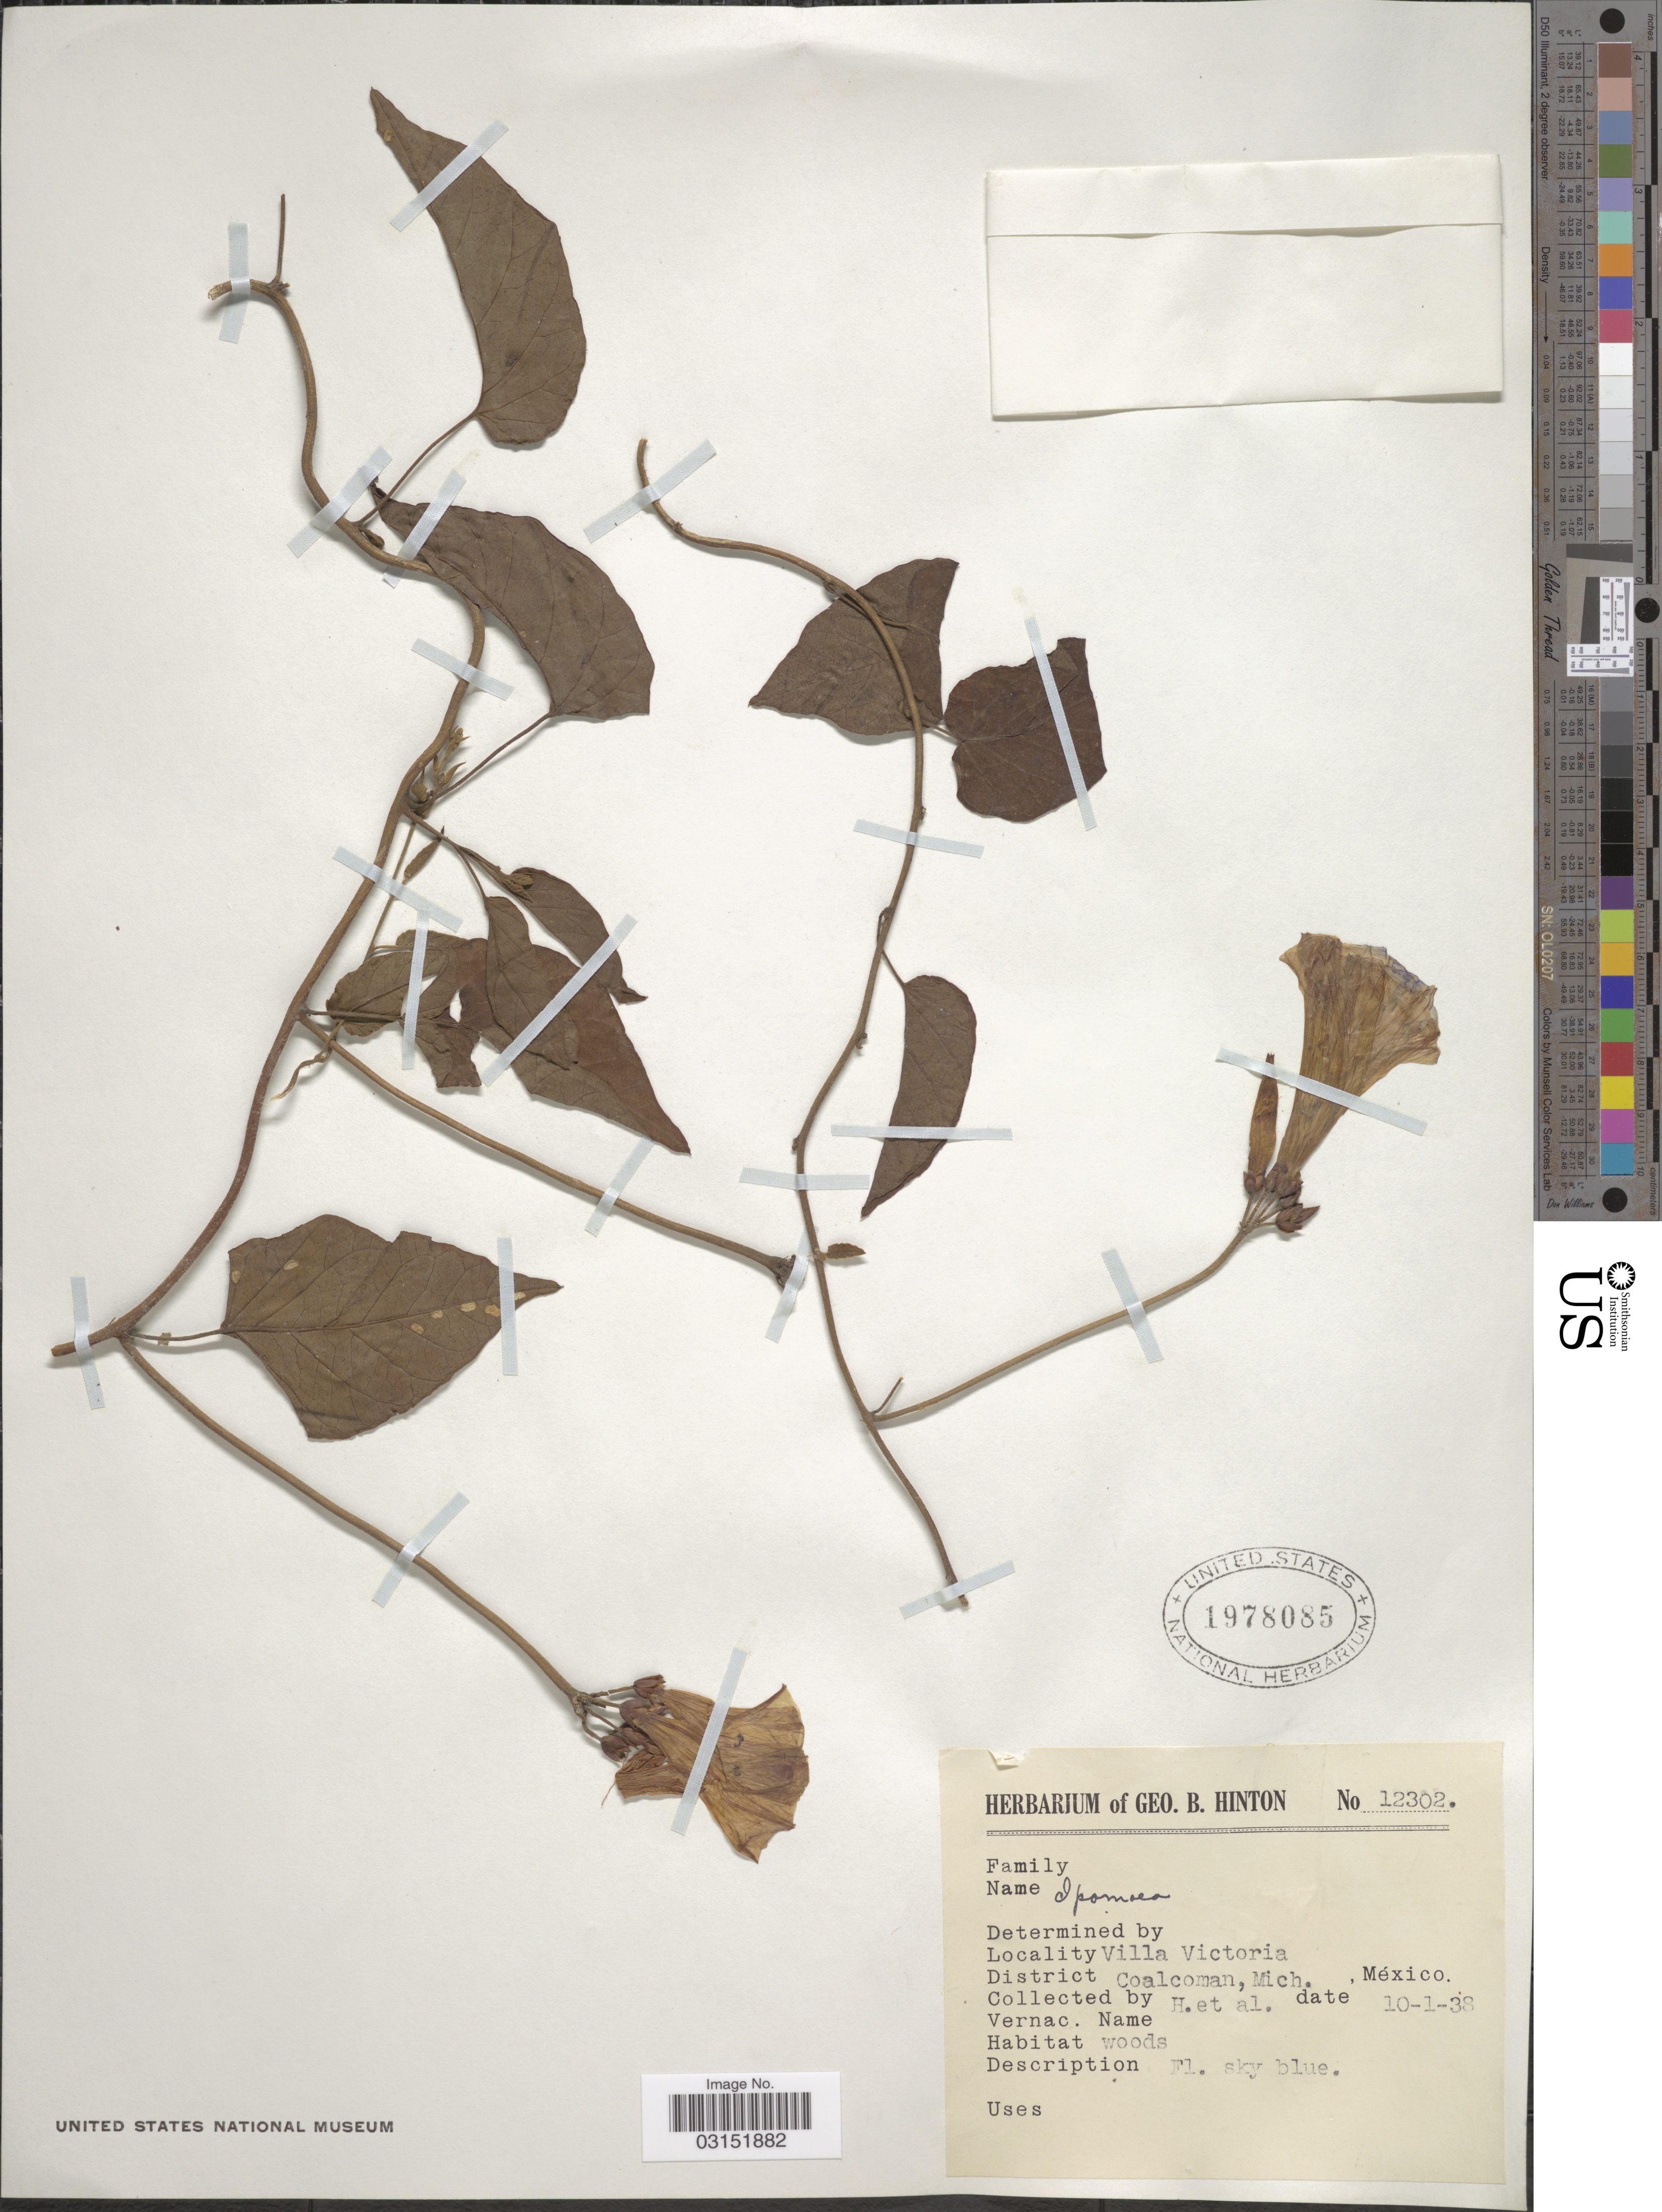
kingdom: Plantae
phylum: Tracheophyta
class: Magnoliopsida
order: Solanales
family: Convolvulaceae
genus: Ipomoea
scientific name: Ipomoea sp.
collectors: G. B. Hinton & et al.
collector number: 12302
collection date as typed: Transcribed d/m/y: 10/1/38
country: Mexico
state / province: Michoacán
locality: Villa Victoria, District Coalcoman.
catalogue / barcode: US 1978085